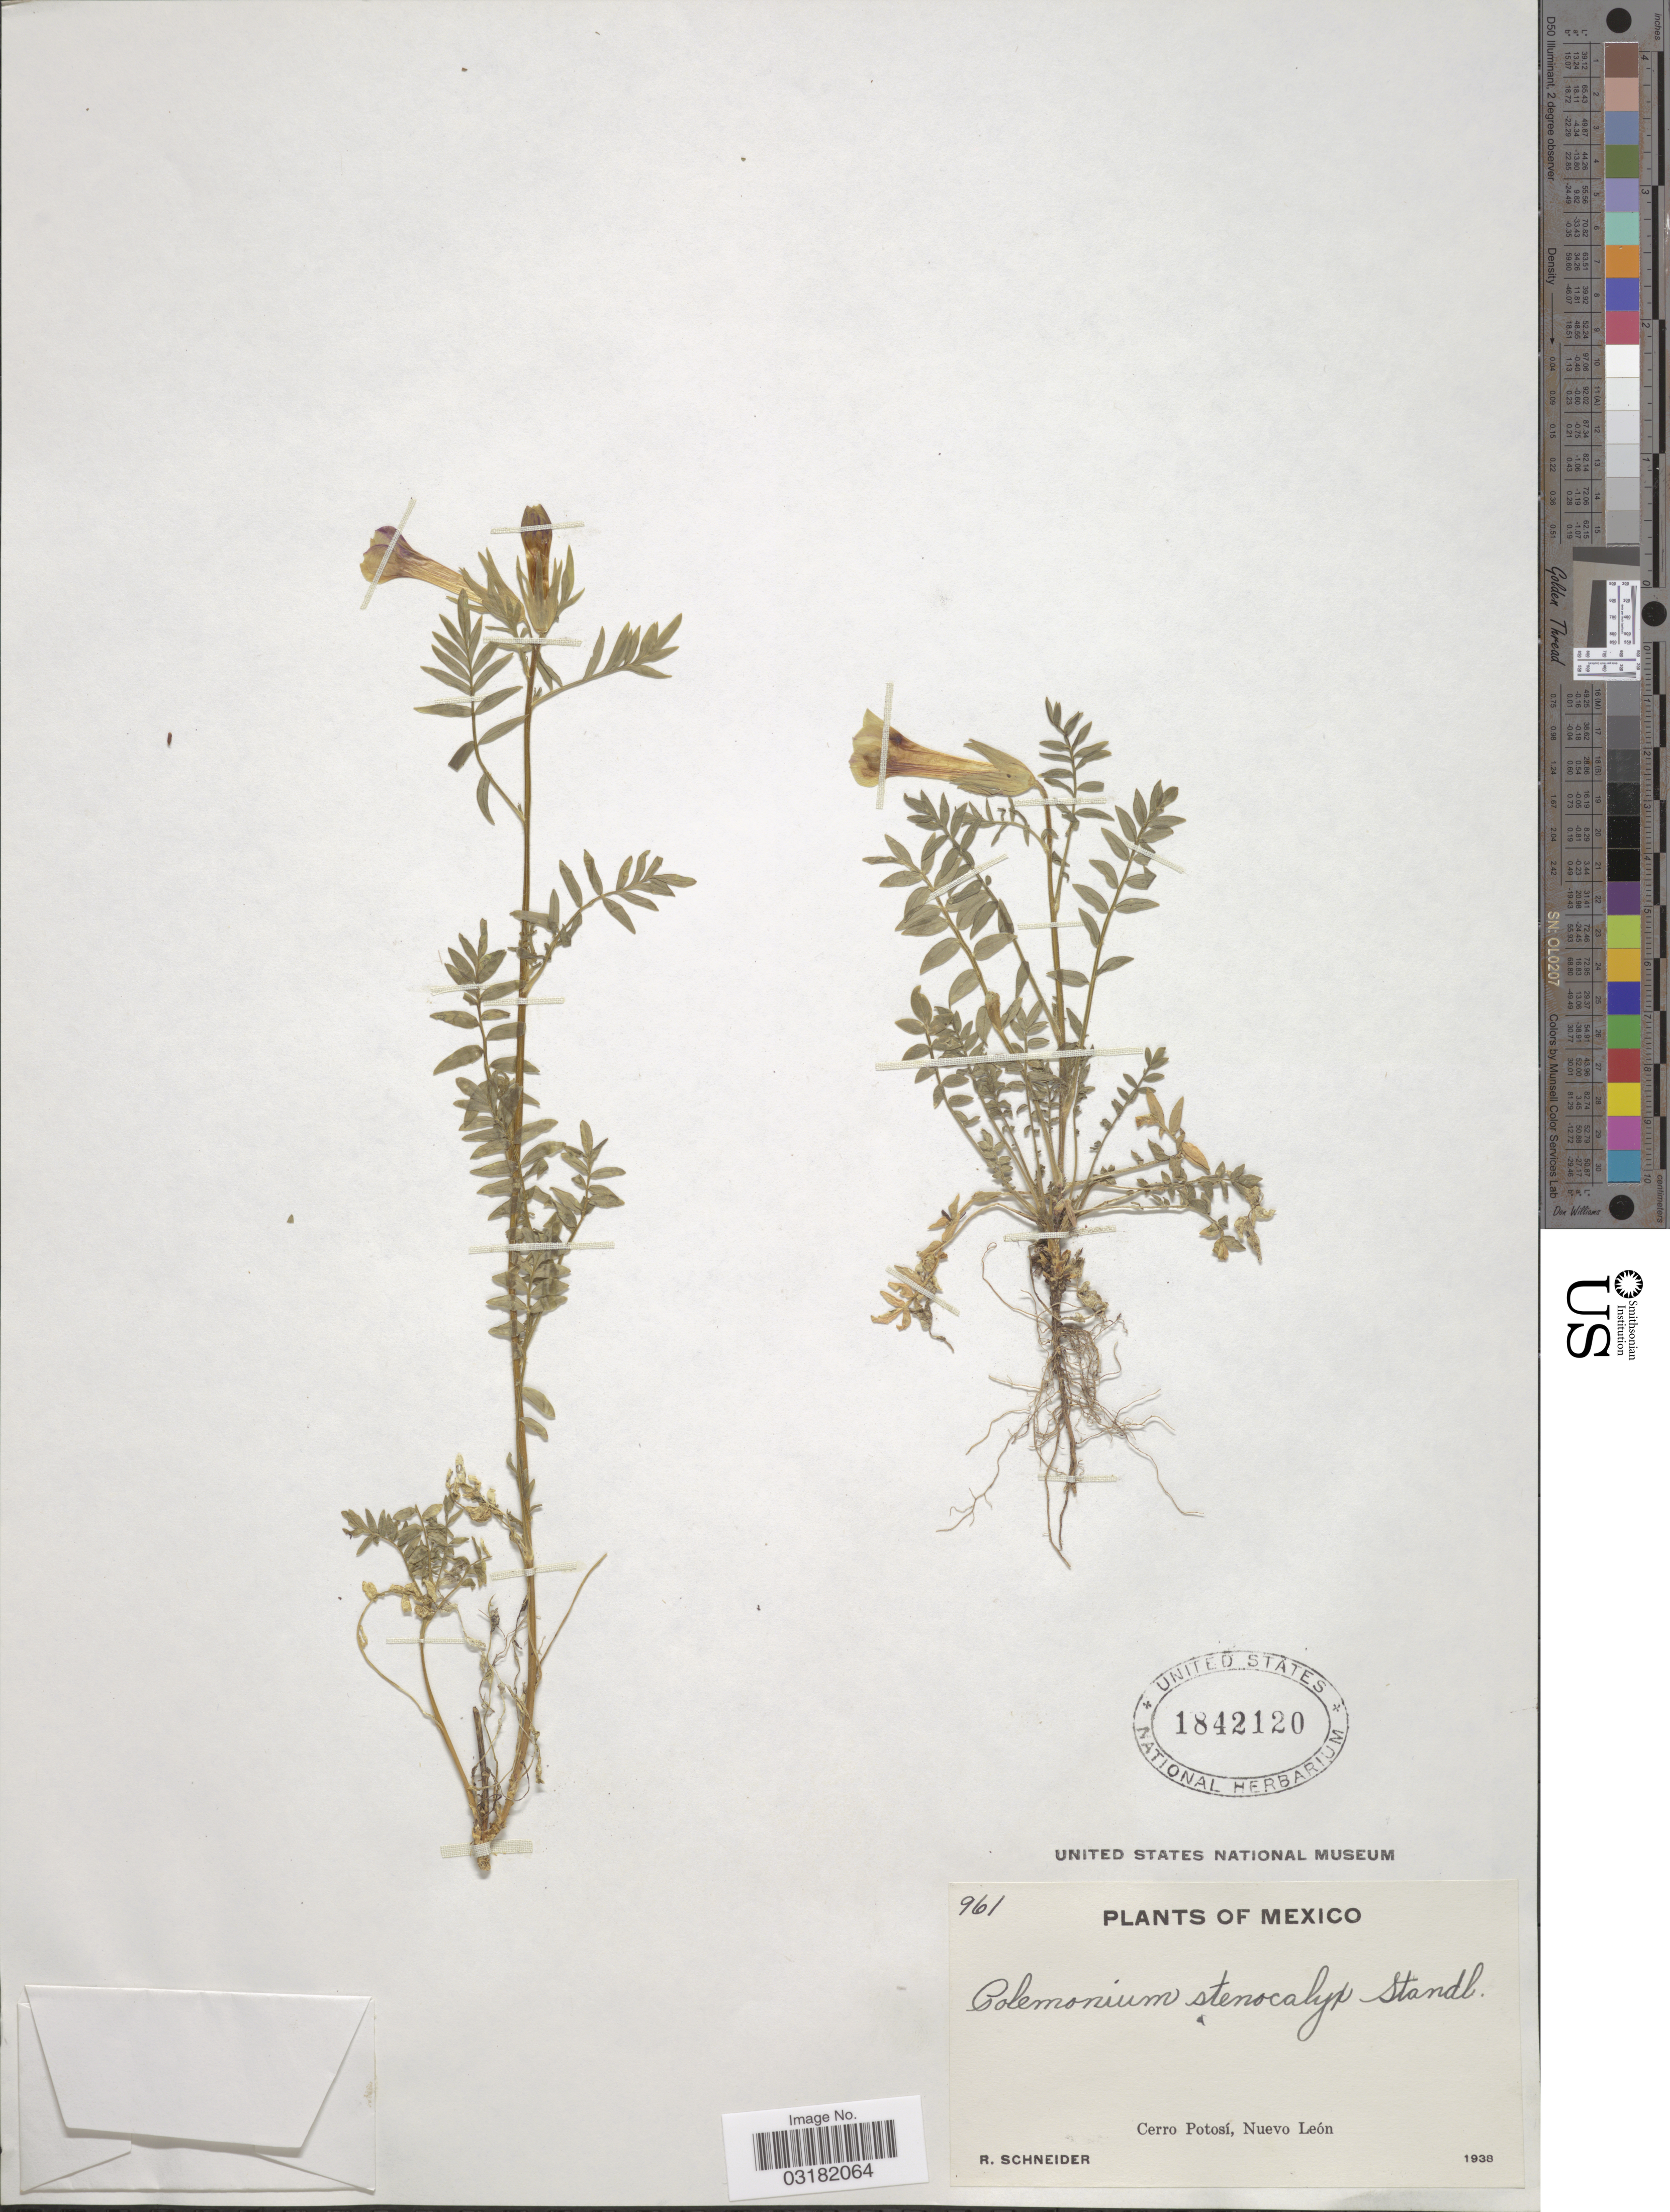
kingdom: Plantae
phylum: Tracheophyta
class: Magnoliopsida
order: Ericales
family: Polemoniaceae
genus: Polemonium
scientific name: Polemonium pauciflorum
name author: S. Watson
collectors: R. Schneider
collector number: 961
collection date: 1938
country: Mexico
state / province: Nuevo León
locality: Cerro Potosí, Nuevo León.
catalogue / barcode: US 1842120